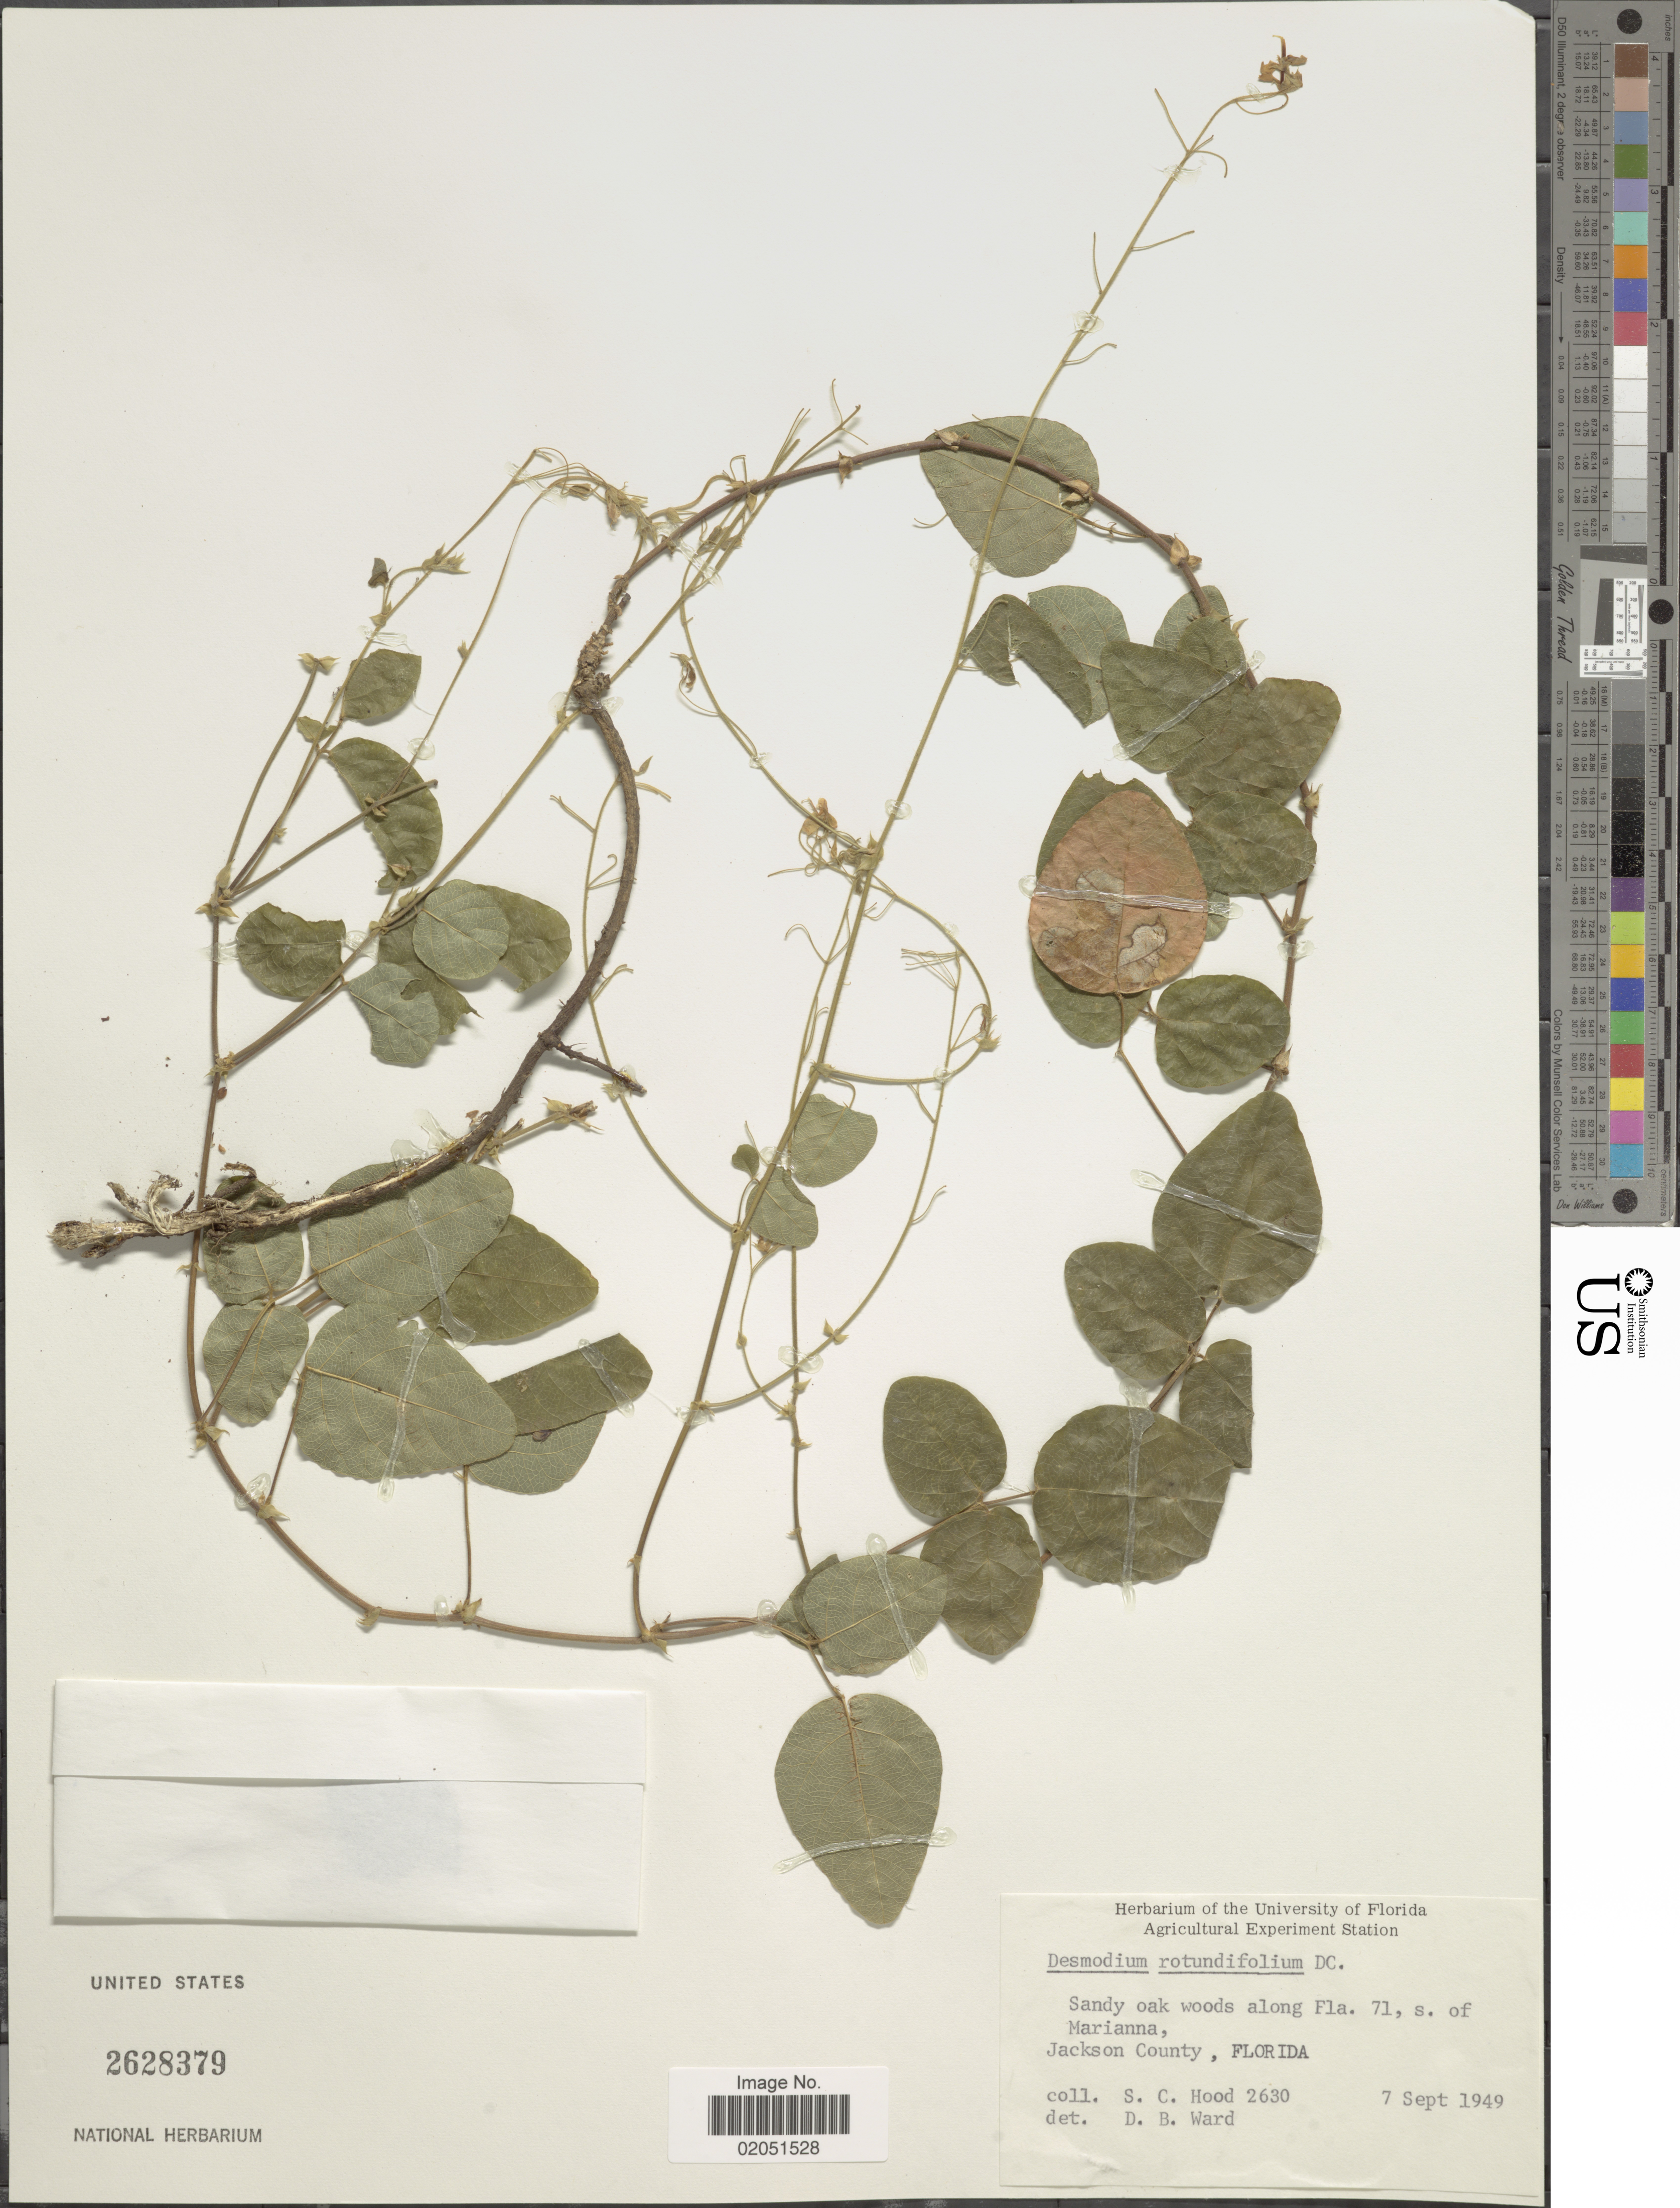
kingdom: Plantae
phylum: Tracheophyta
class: Magnoliopsida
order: Fabales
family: Fabaceae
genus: Desmodium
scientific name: Desmodium rotundifolium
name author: DC.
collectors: S. Hood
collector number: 2630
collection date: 1949-09-07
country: United States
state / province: Florida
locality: Sandy oak woods along Fla. 71, s. of Marianna, Jackson County.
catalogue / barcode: US 2628379